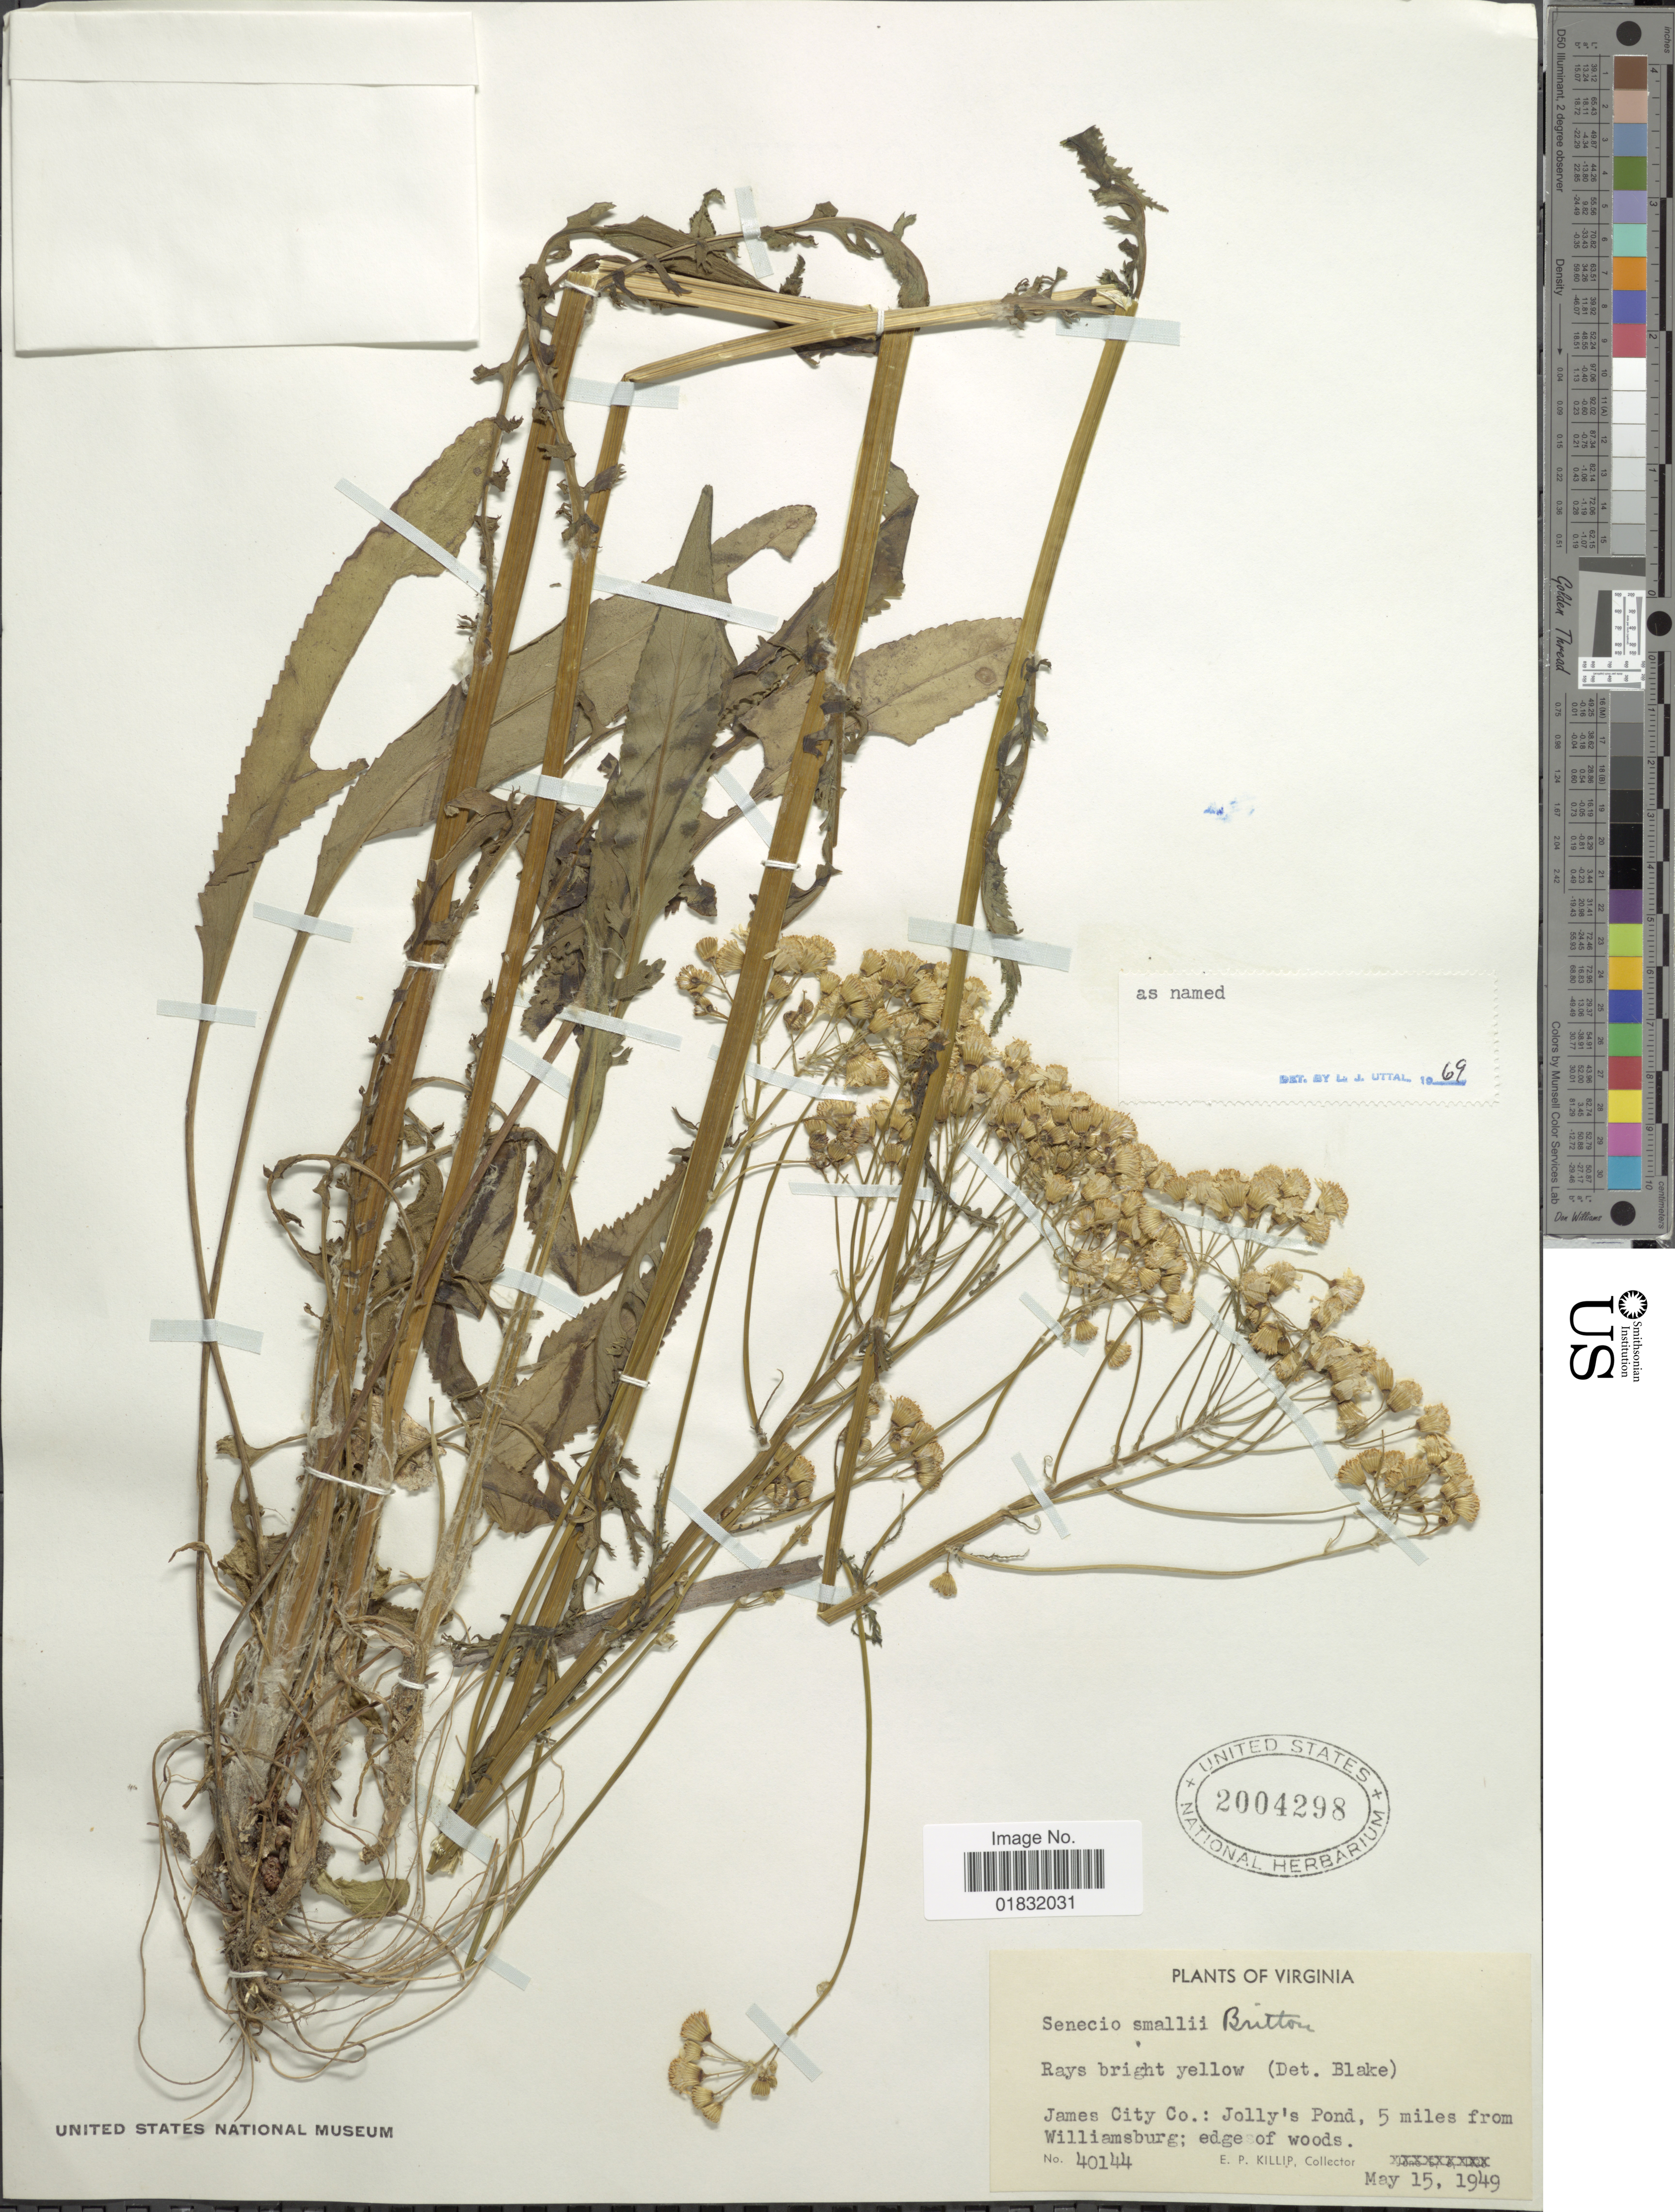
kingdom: Plantae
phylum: Tracheophyta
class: Magnoliopsida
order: Asterales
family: Asteraceae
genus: Packera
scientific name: Packera smallii Britton comb ined.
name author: Britton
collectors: E. P. Killip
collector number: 40144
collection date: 1949-05-15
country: United States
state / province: Virginia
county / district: James City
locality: James City Co. Jolly's Pond, 5 miles from Williamsburg; edge of woods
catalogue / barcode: US 2004298